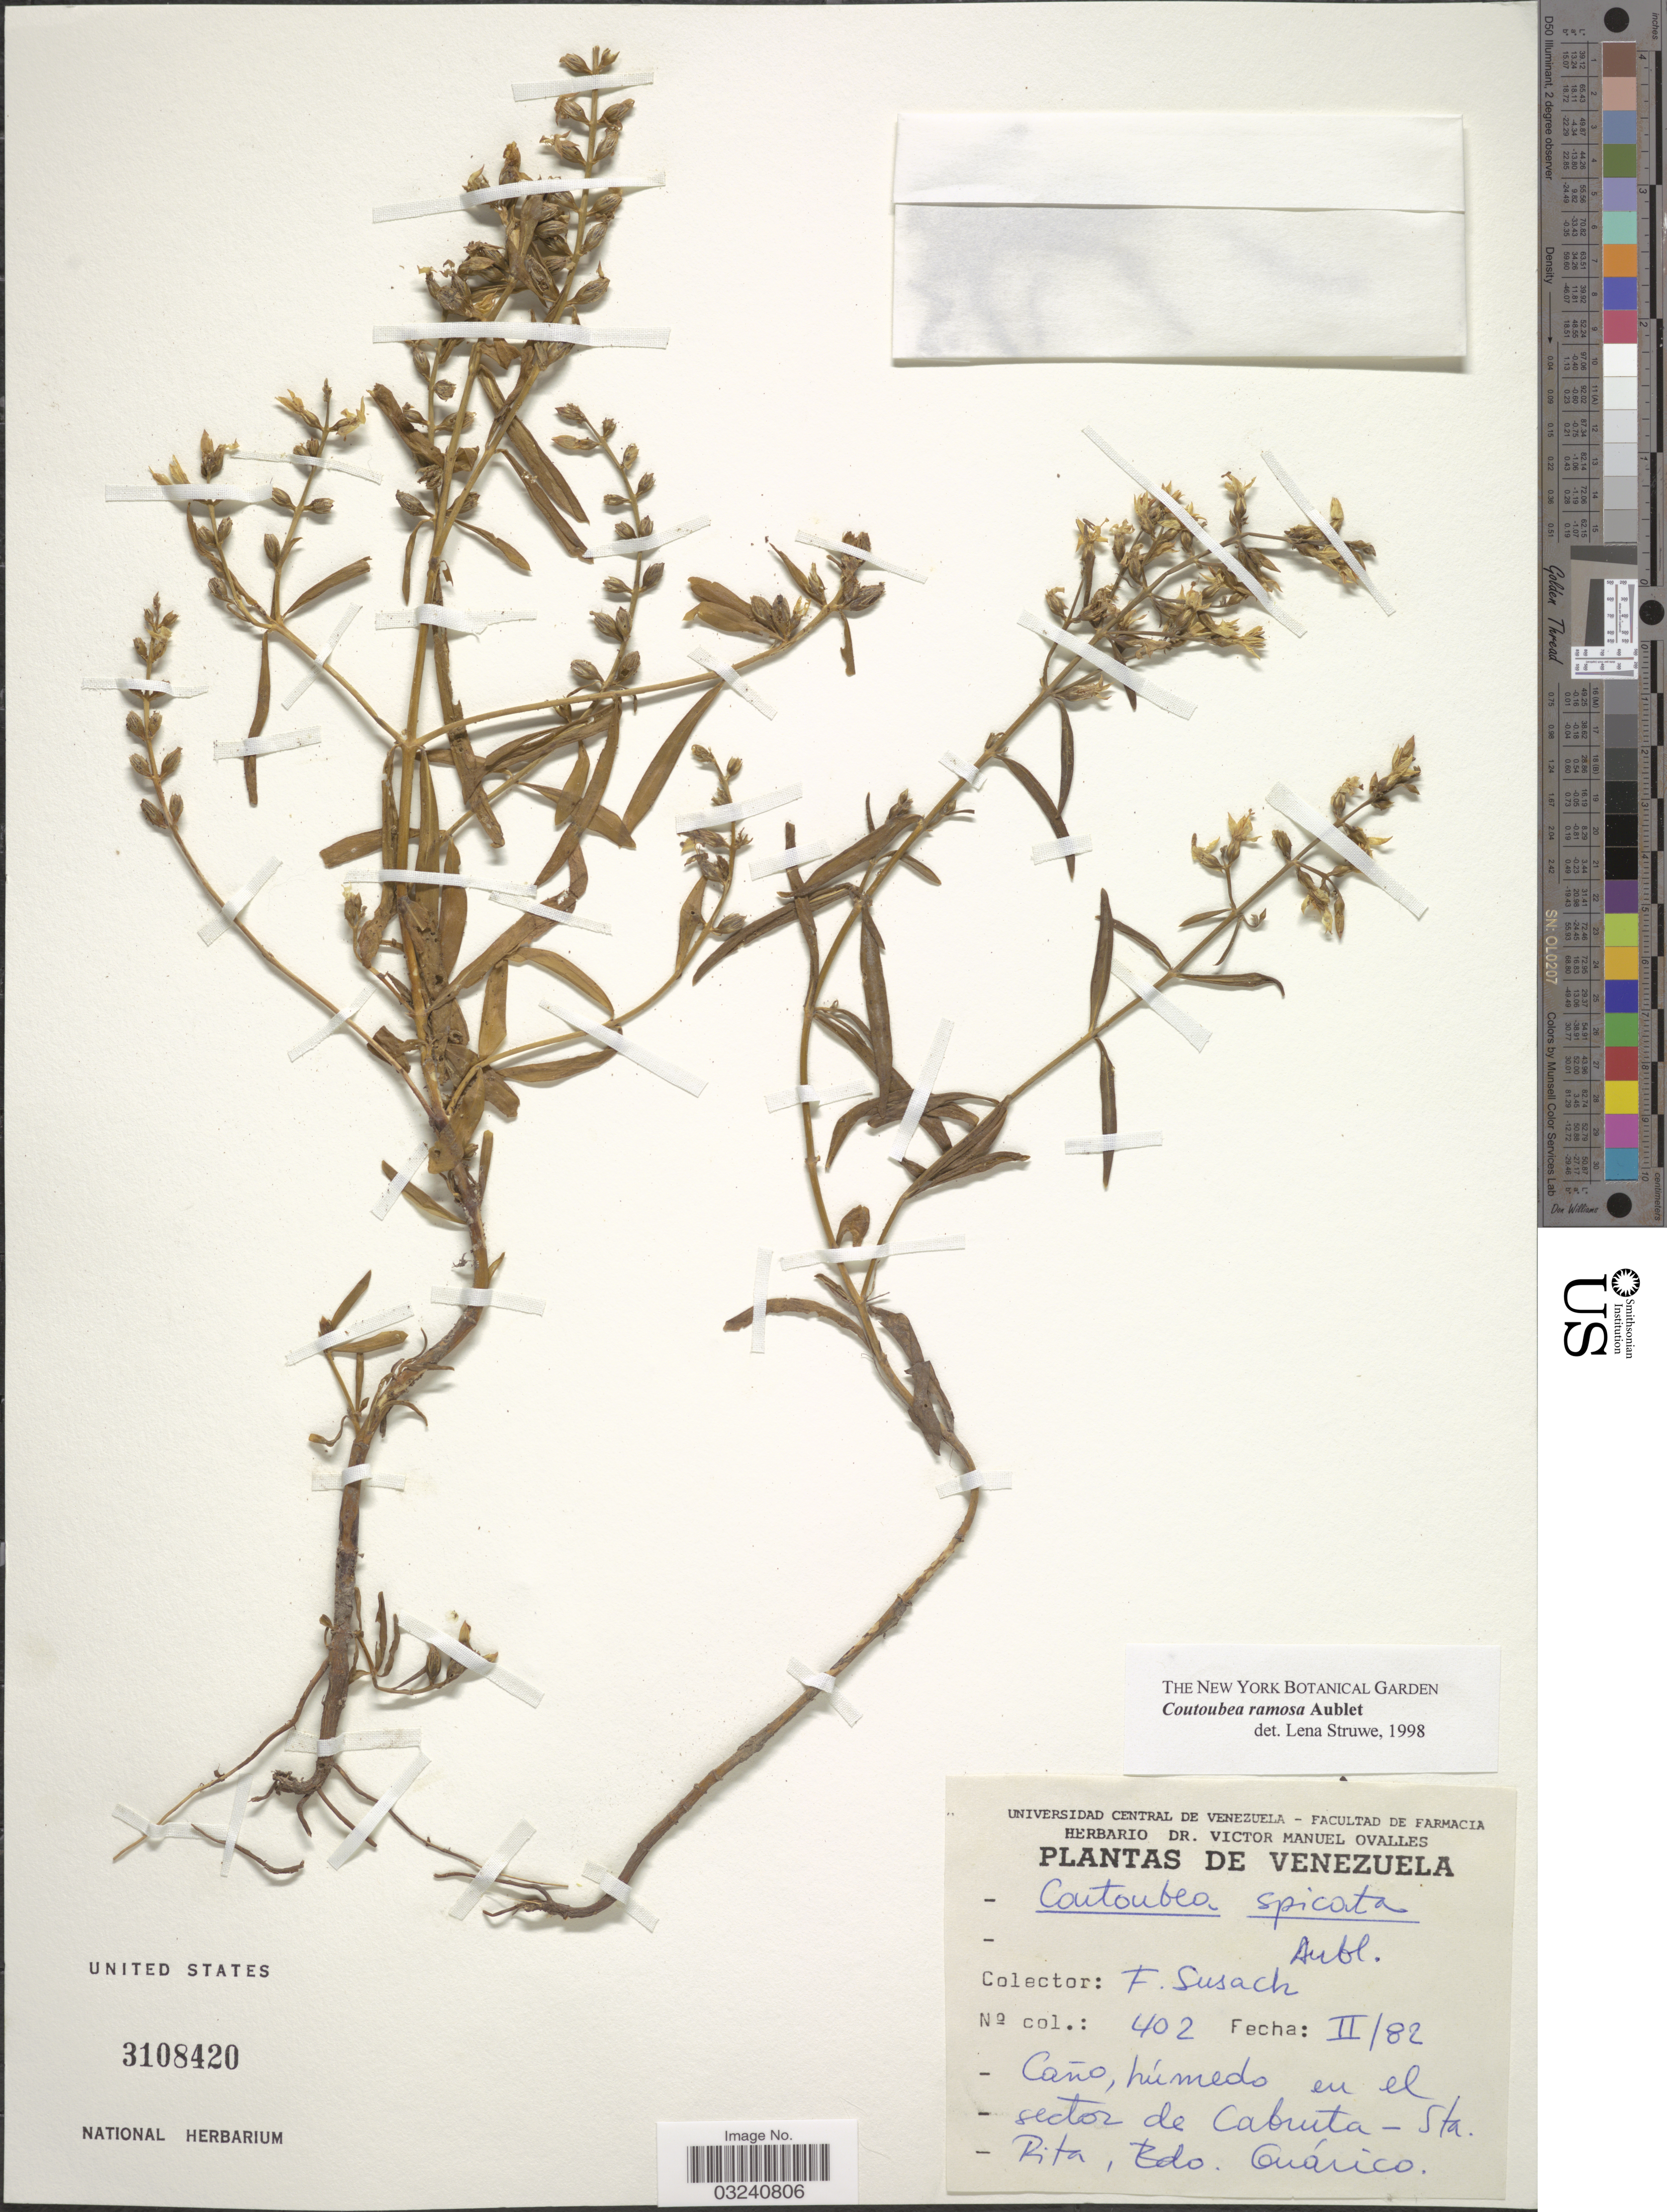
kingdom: Plantae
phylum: Tracheophyta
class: Magnoliopsida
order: Gentianales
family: Gentianaceae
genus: Coutoubea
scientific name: Coutoubea ramosa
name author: Aubl.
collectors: F. Susach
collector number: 402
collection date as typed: Transcribed d/m/y: /2/82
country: Venezuela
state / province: Guárico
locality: En el sector de Cabruta-Sta. Rita.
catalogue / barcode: US 3108420